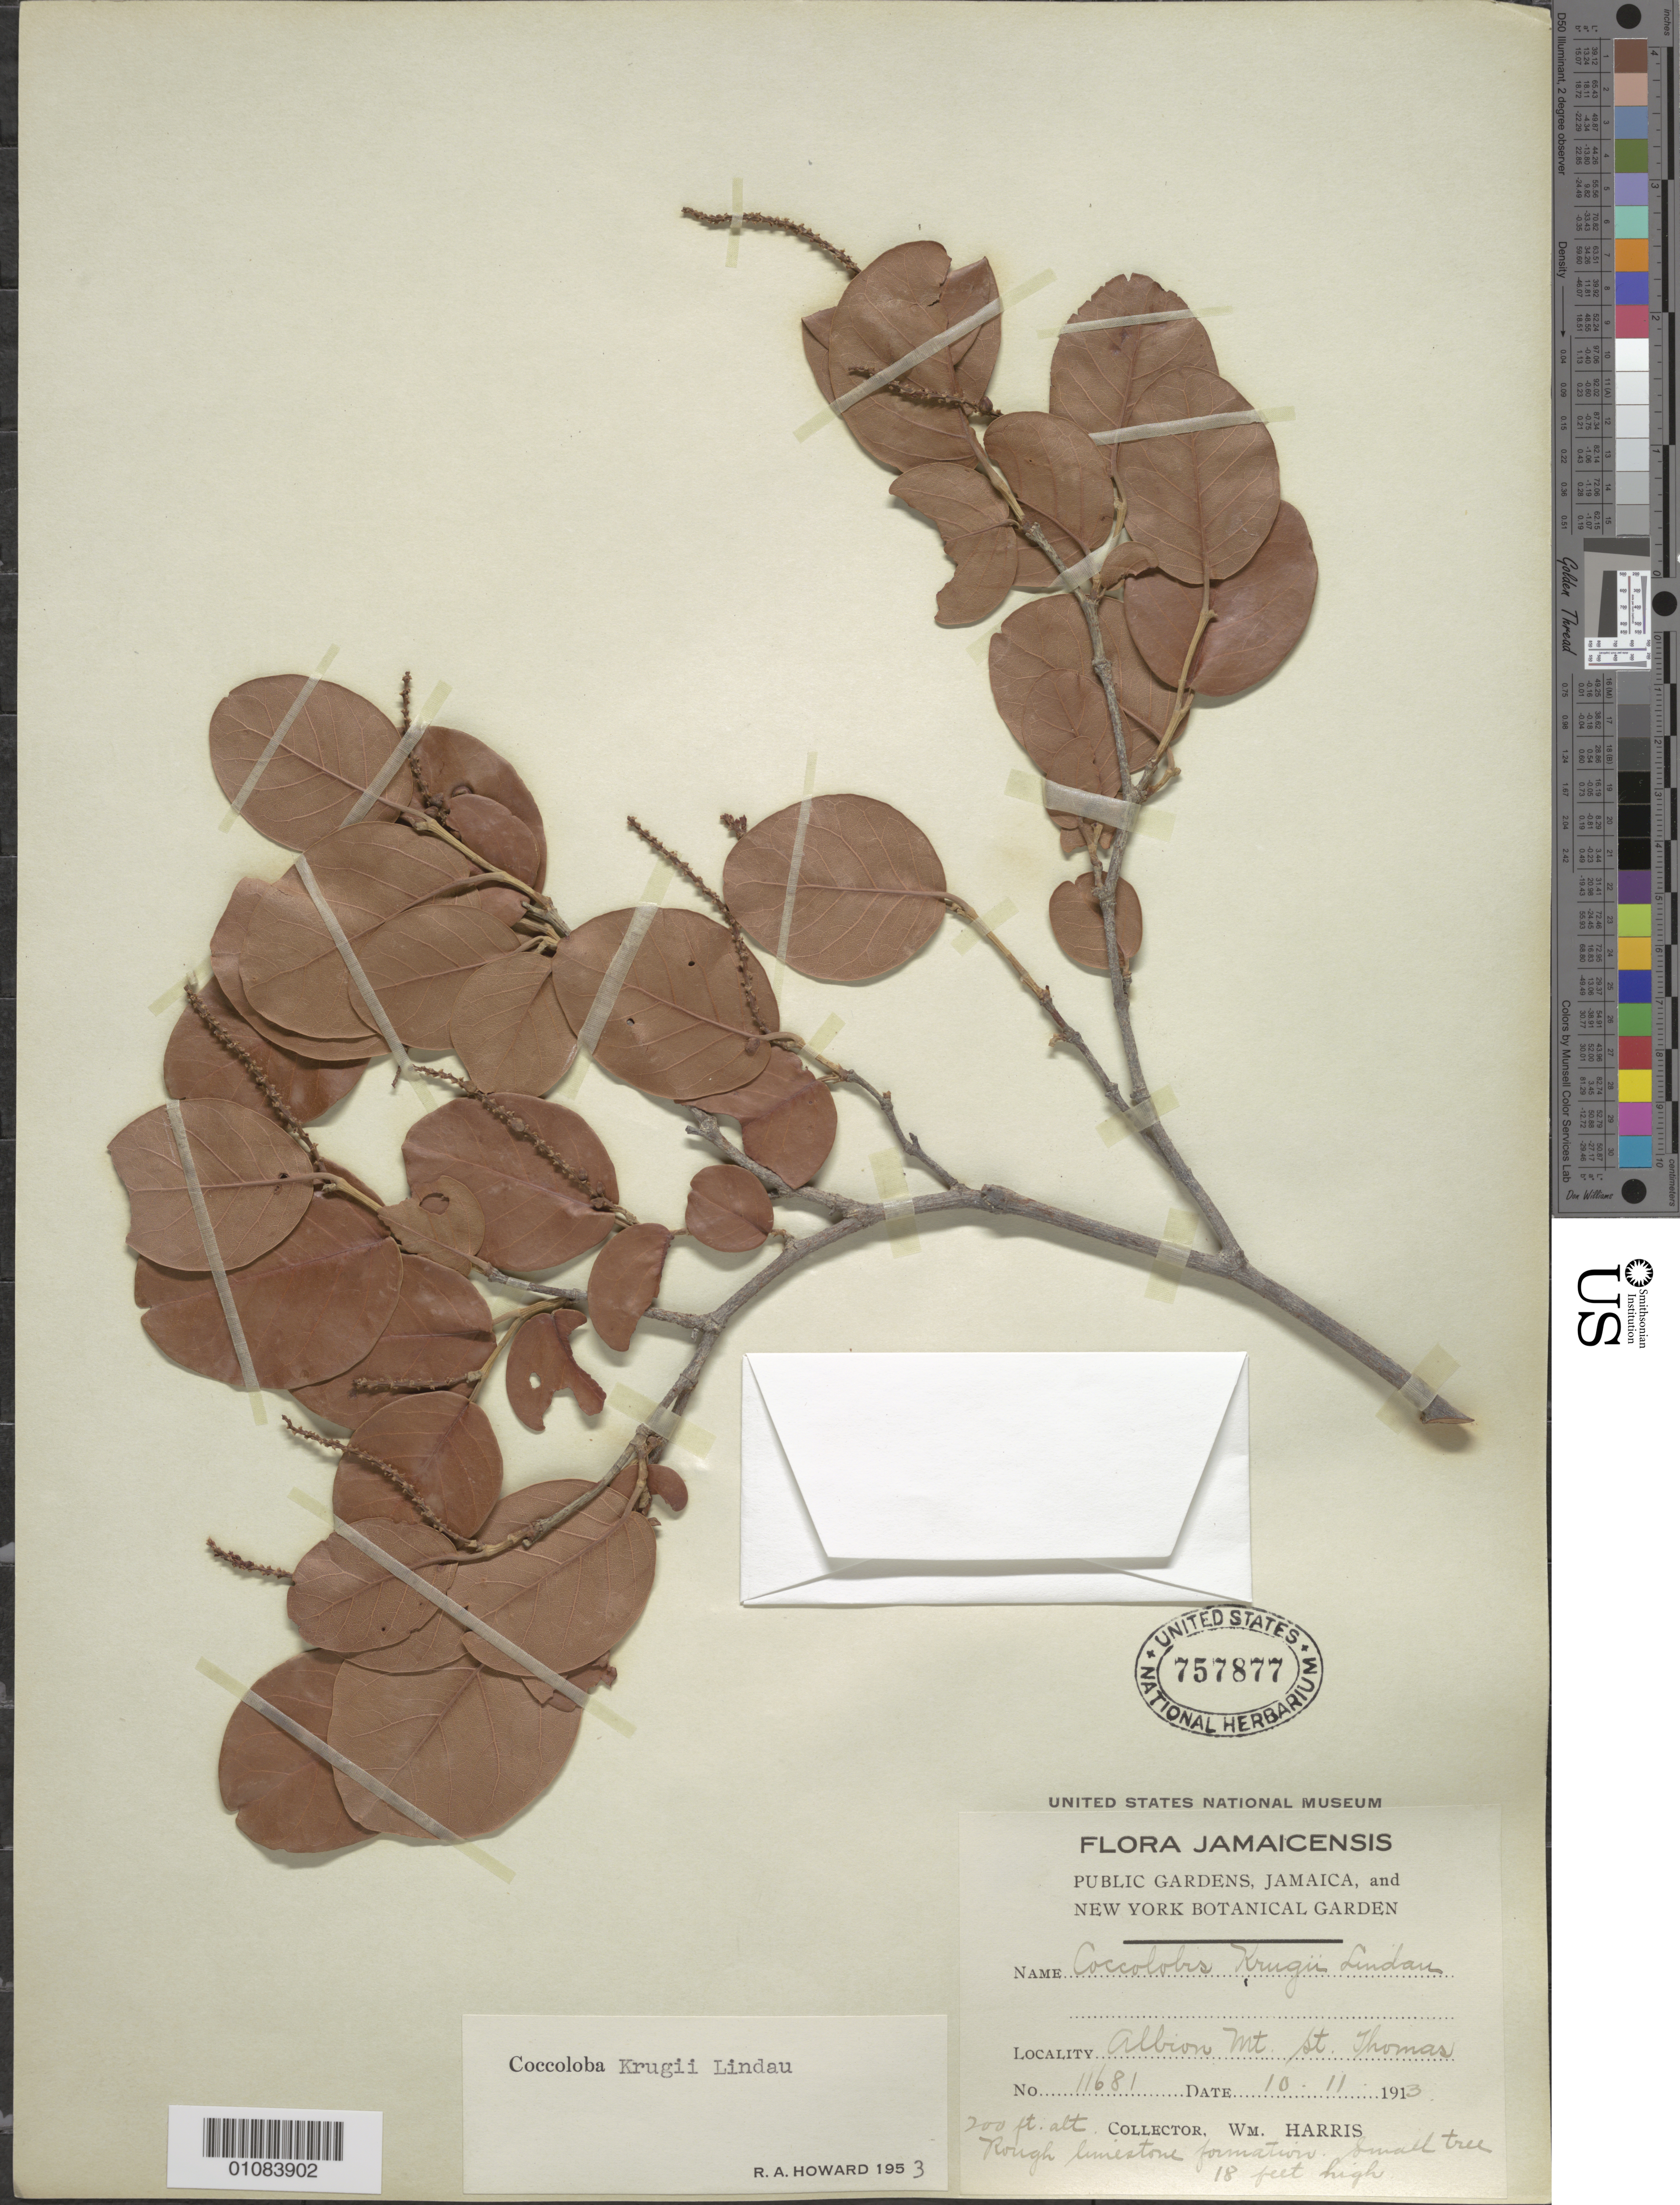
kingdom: Plantae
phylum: Tracheophyta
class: Magnoliopsida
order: Caryophyllales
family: Polygonaceae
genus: Coccoloba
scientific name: Coccoloba krugii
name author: Lindau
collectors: W. Harris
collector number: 11681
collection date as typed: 10 Nov 1913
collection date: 1913-11-10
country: Jamaica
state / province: Saint Thomas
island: Jamaica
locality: Albion Mt.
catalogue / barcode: US 757877